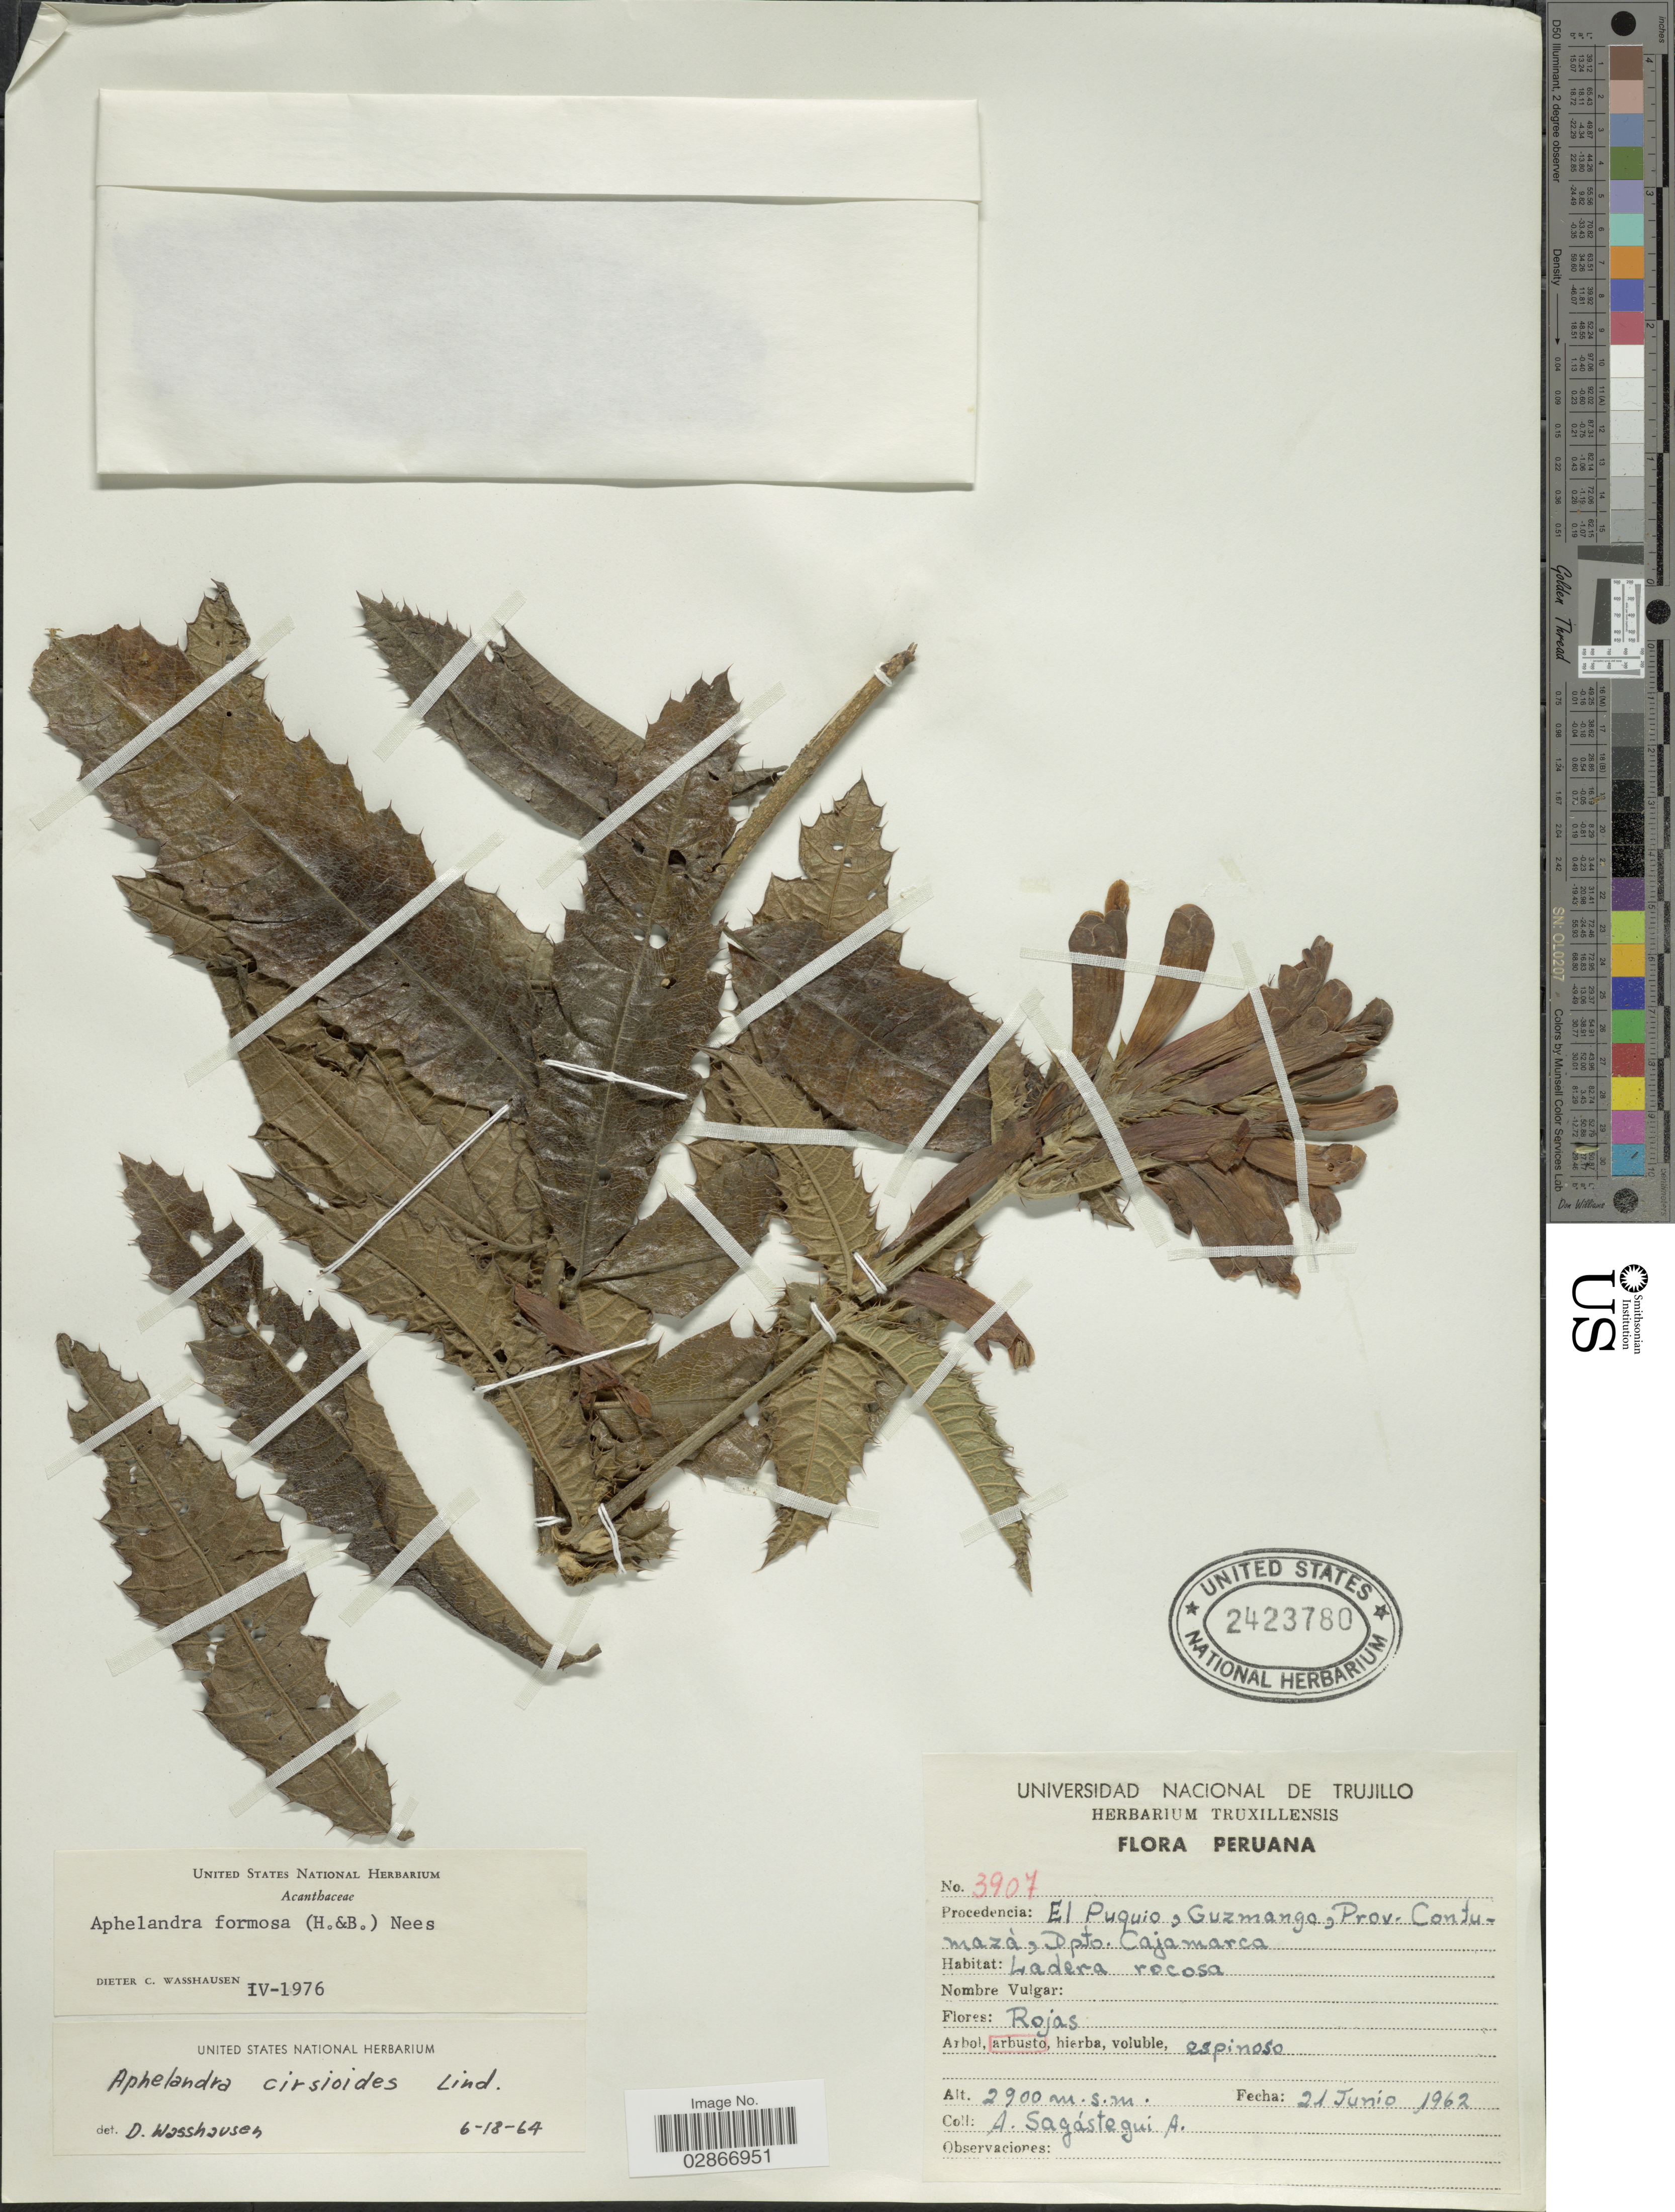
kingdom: Plantae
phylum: Tracheophyta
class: Magnoliopsida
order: Lamiales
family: Acanthaceae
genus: Aphelandra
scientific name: Aphelandra formosa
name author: (Humb. & Bonpl.) Nees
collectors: A. Sagástegui A.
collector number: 3907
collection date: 1962-06-21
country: Peru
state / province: Cajamarca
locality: El Puquio, Guzmango, Prov. Contumazà, Dpto. Cajamarca.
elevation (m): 2900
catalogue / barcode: US 2423780